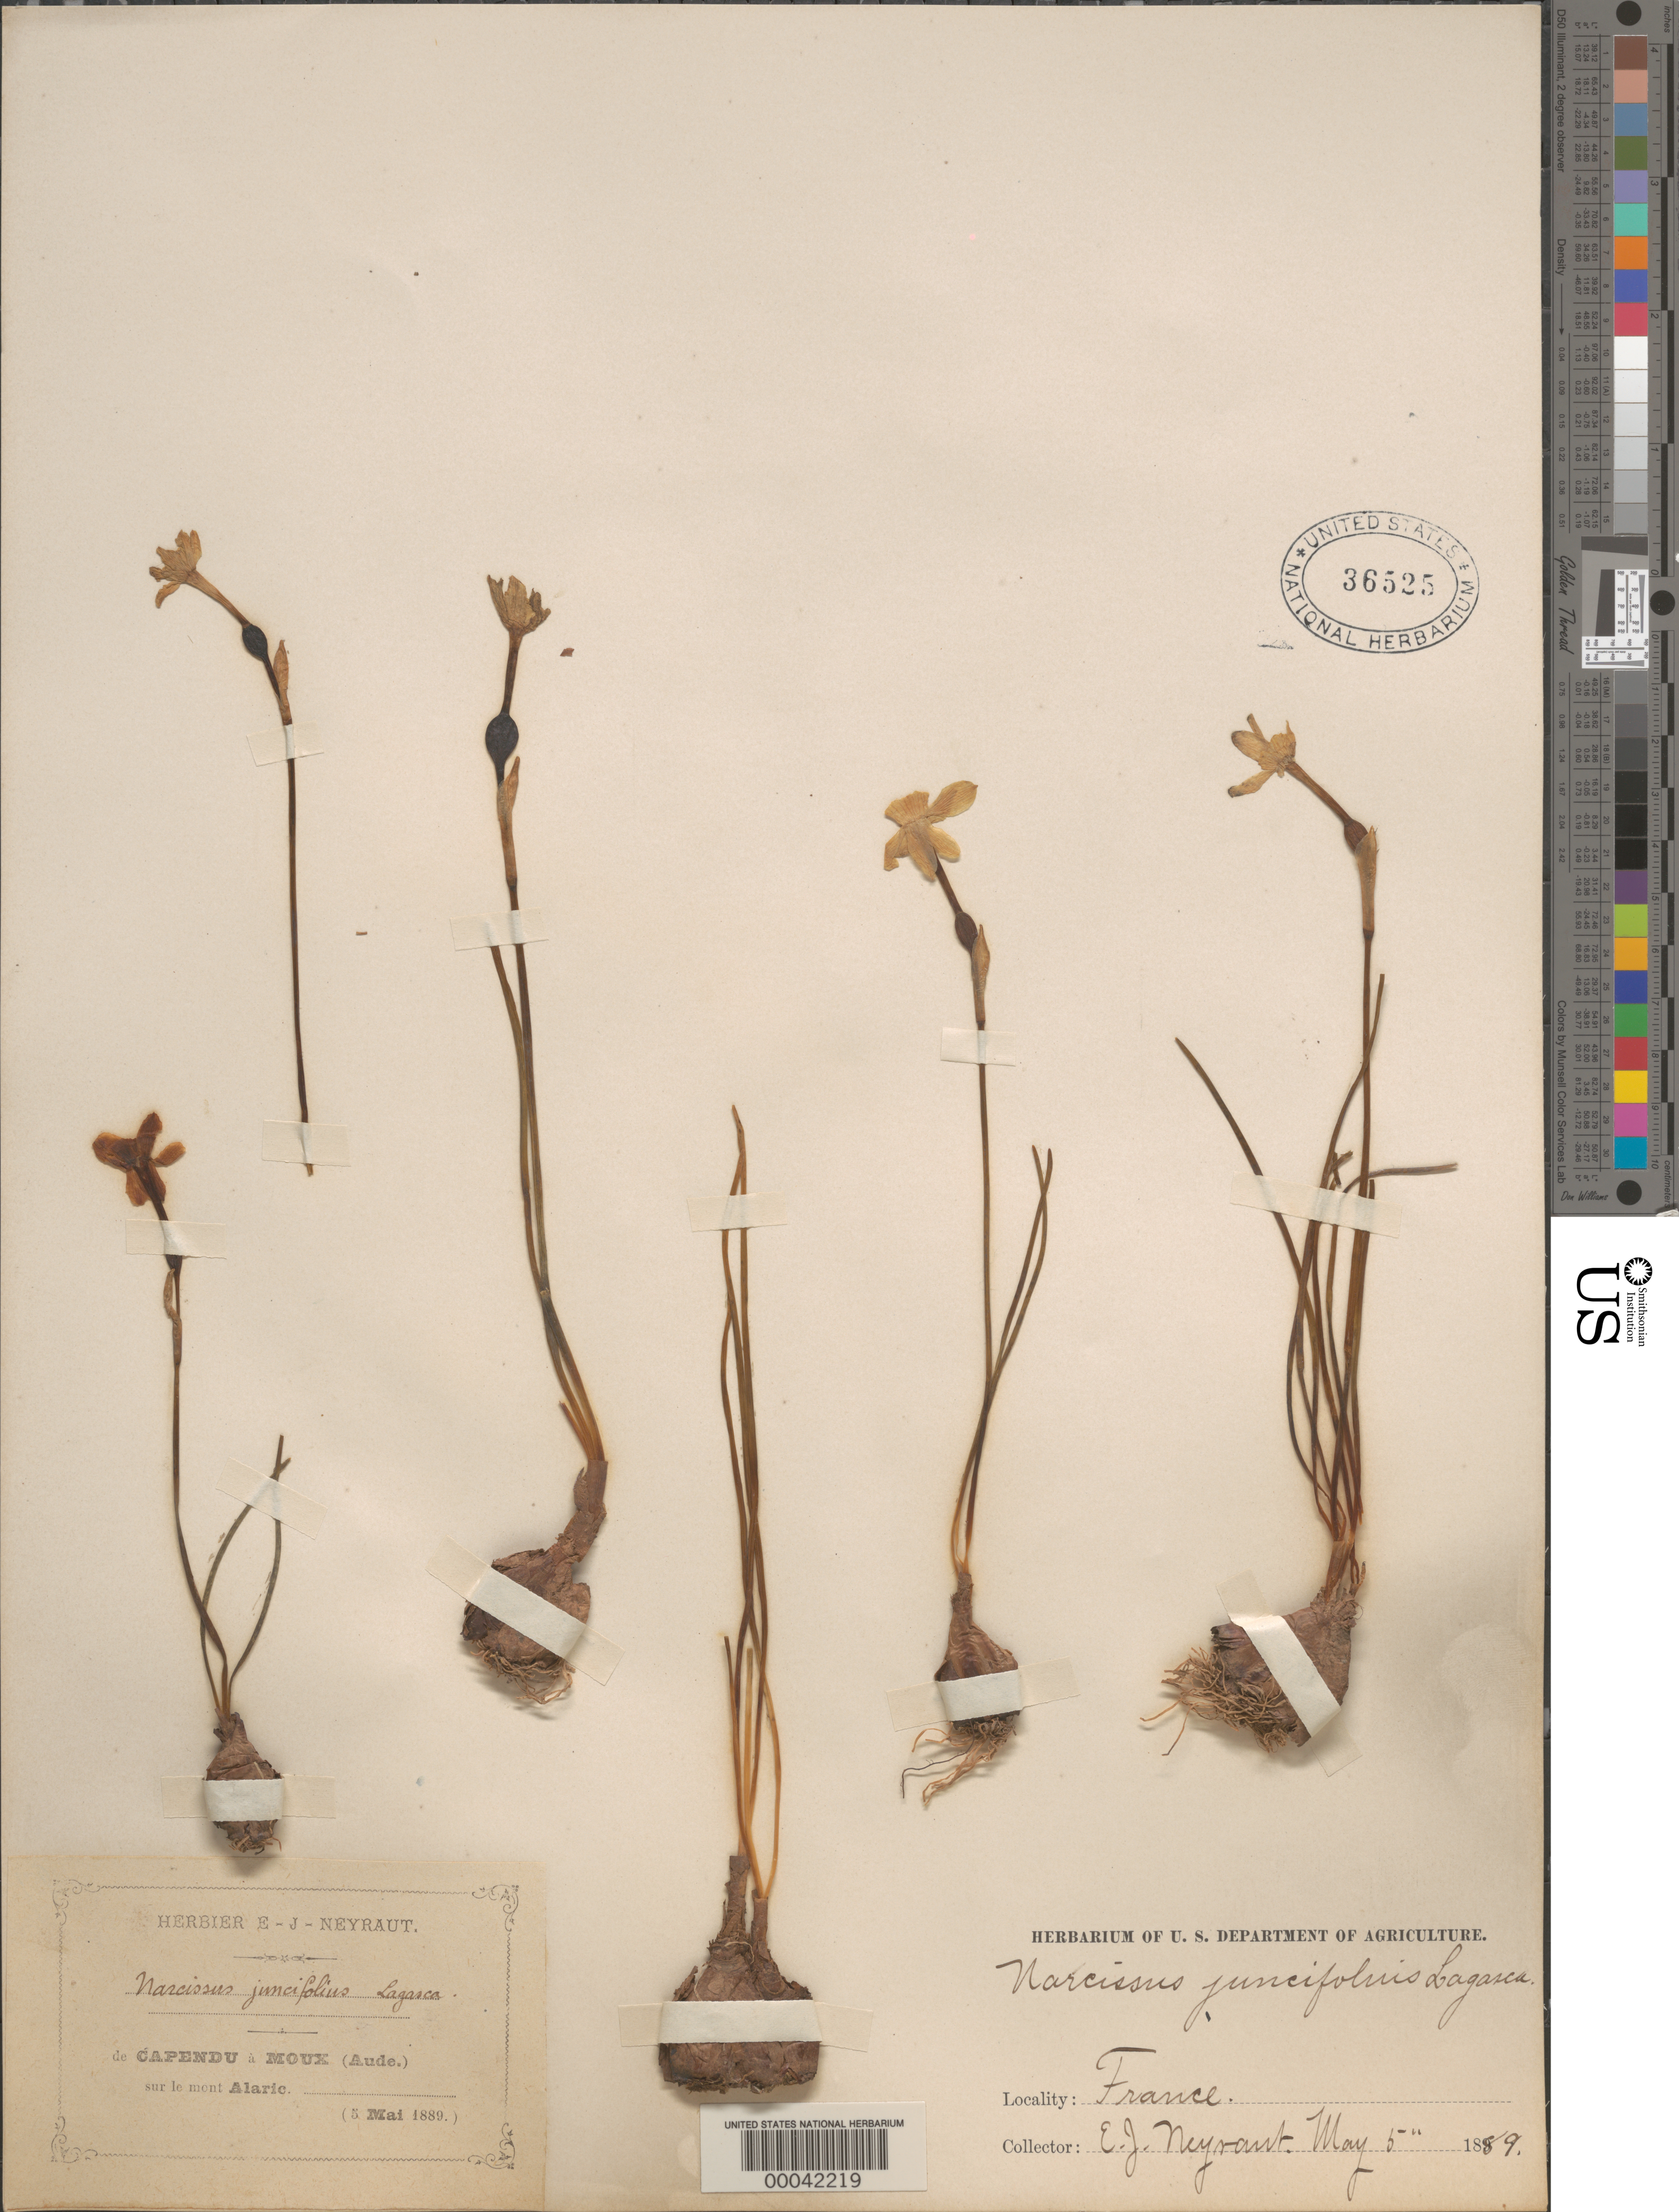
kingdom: Plantae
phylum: Tracheophyta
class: Liliopsida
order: Asparagales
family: Amaryllidaceae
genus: Narcissus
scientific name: Narcissus juncifolius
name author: Salisb.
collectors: E. Neyraut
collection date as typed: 05 May 1889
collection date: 1889-05-05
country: France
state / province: Occitanie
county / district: Aude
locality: Mt alaric, capendu a moix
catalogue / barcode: US 36525